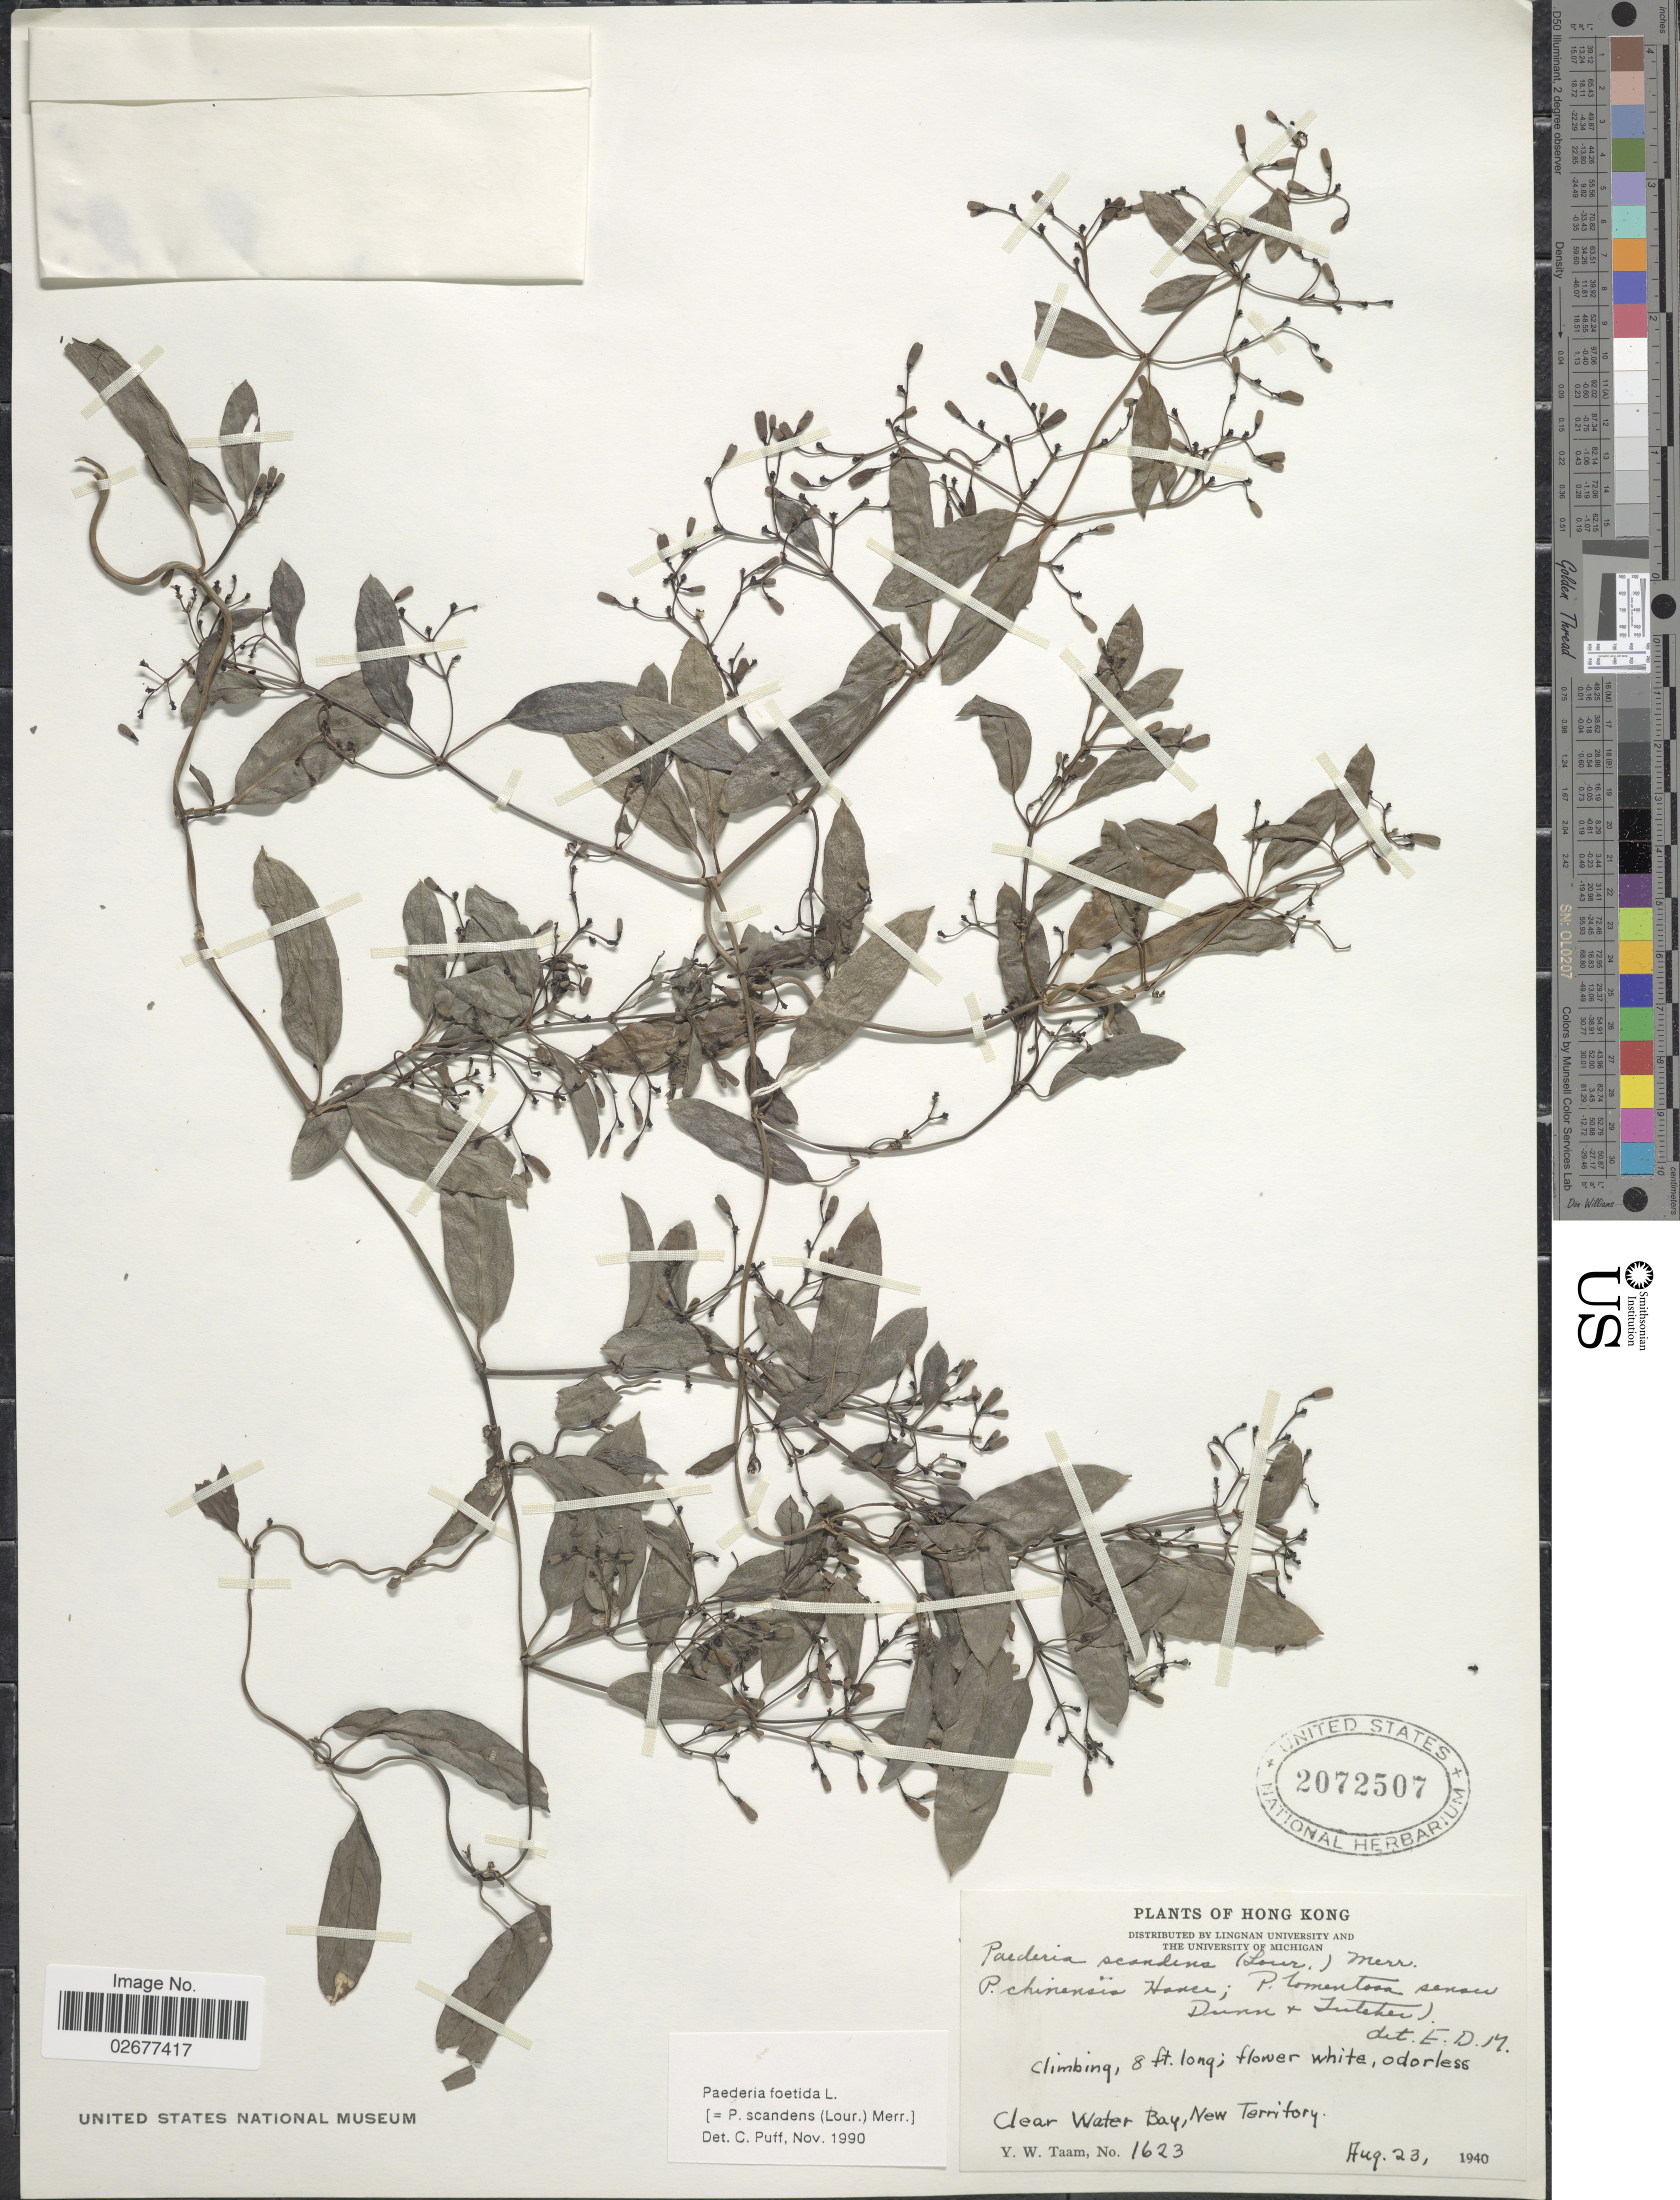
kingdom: Plantae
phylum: Tracheophyta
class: Magnoliopsida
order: Gentianales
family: Rubiaceae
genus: Paederia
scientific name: Paederia foetida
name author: L.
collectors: Y. W. Taam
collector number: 1623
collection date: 1940-08-23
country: China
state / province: Hong Kong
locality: Clear Water Bay, New Territory.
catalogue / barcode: US 2072507